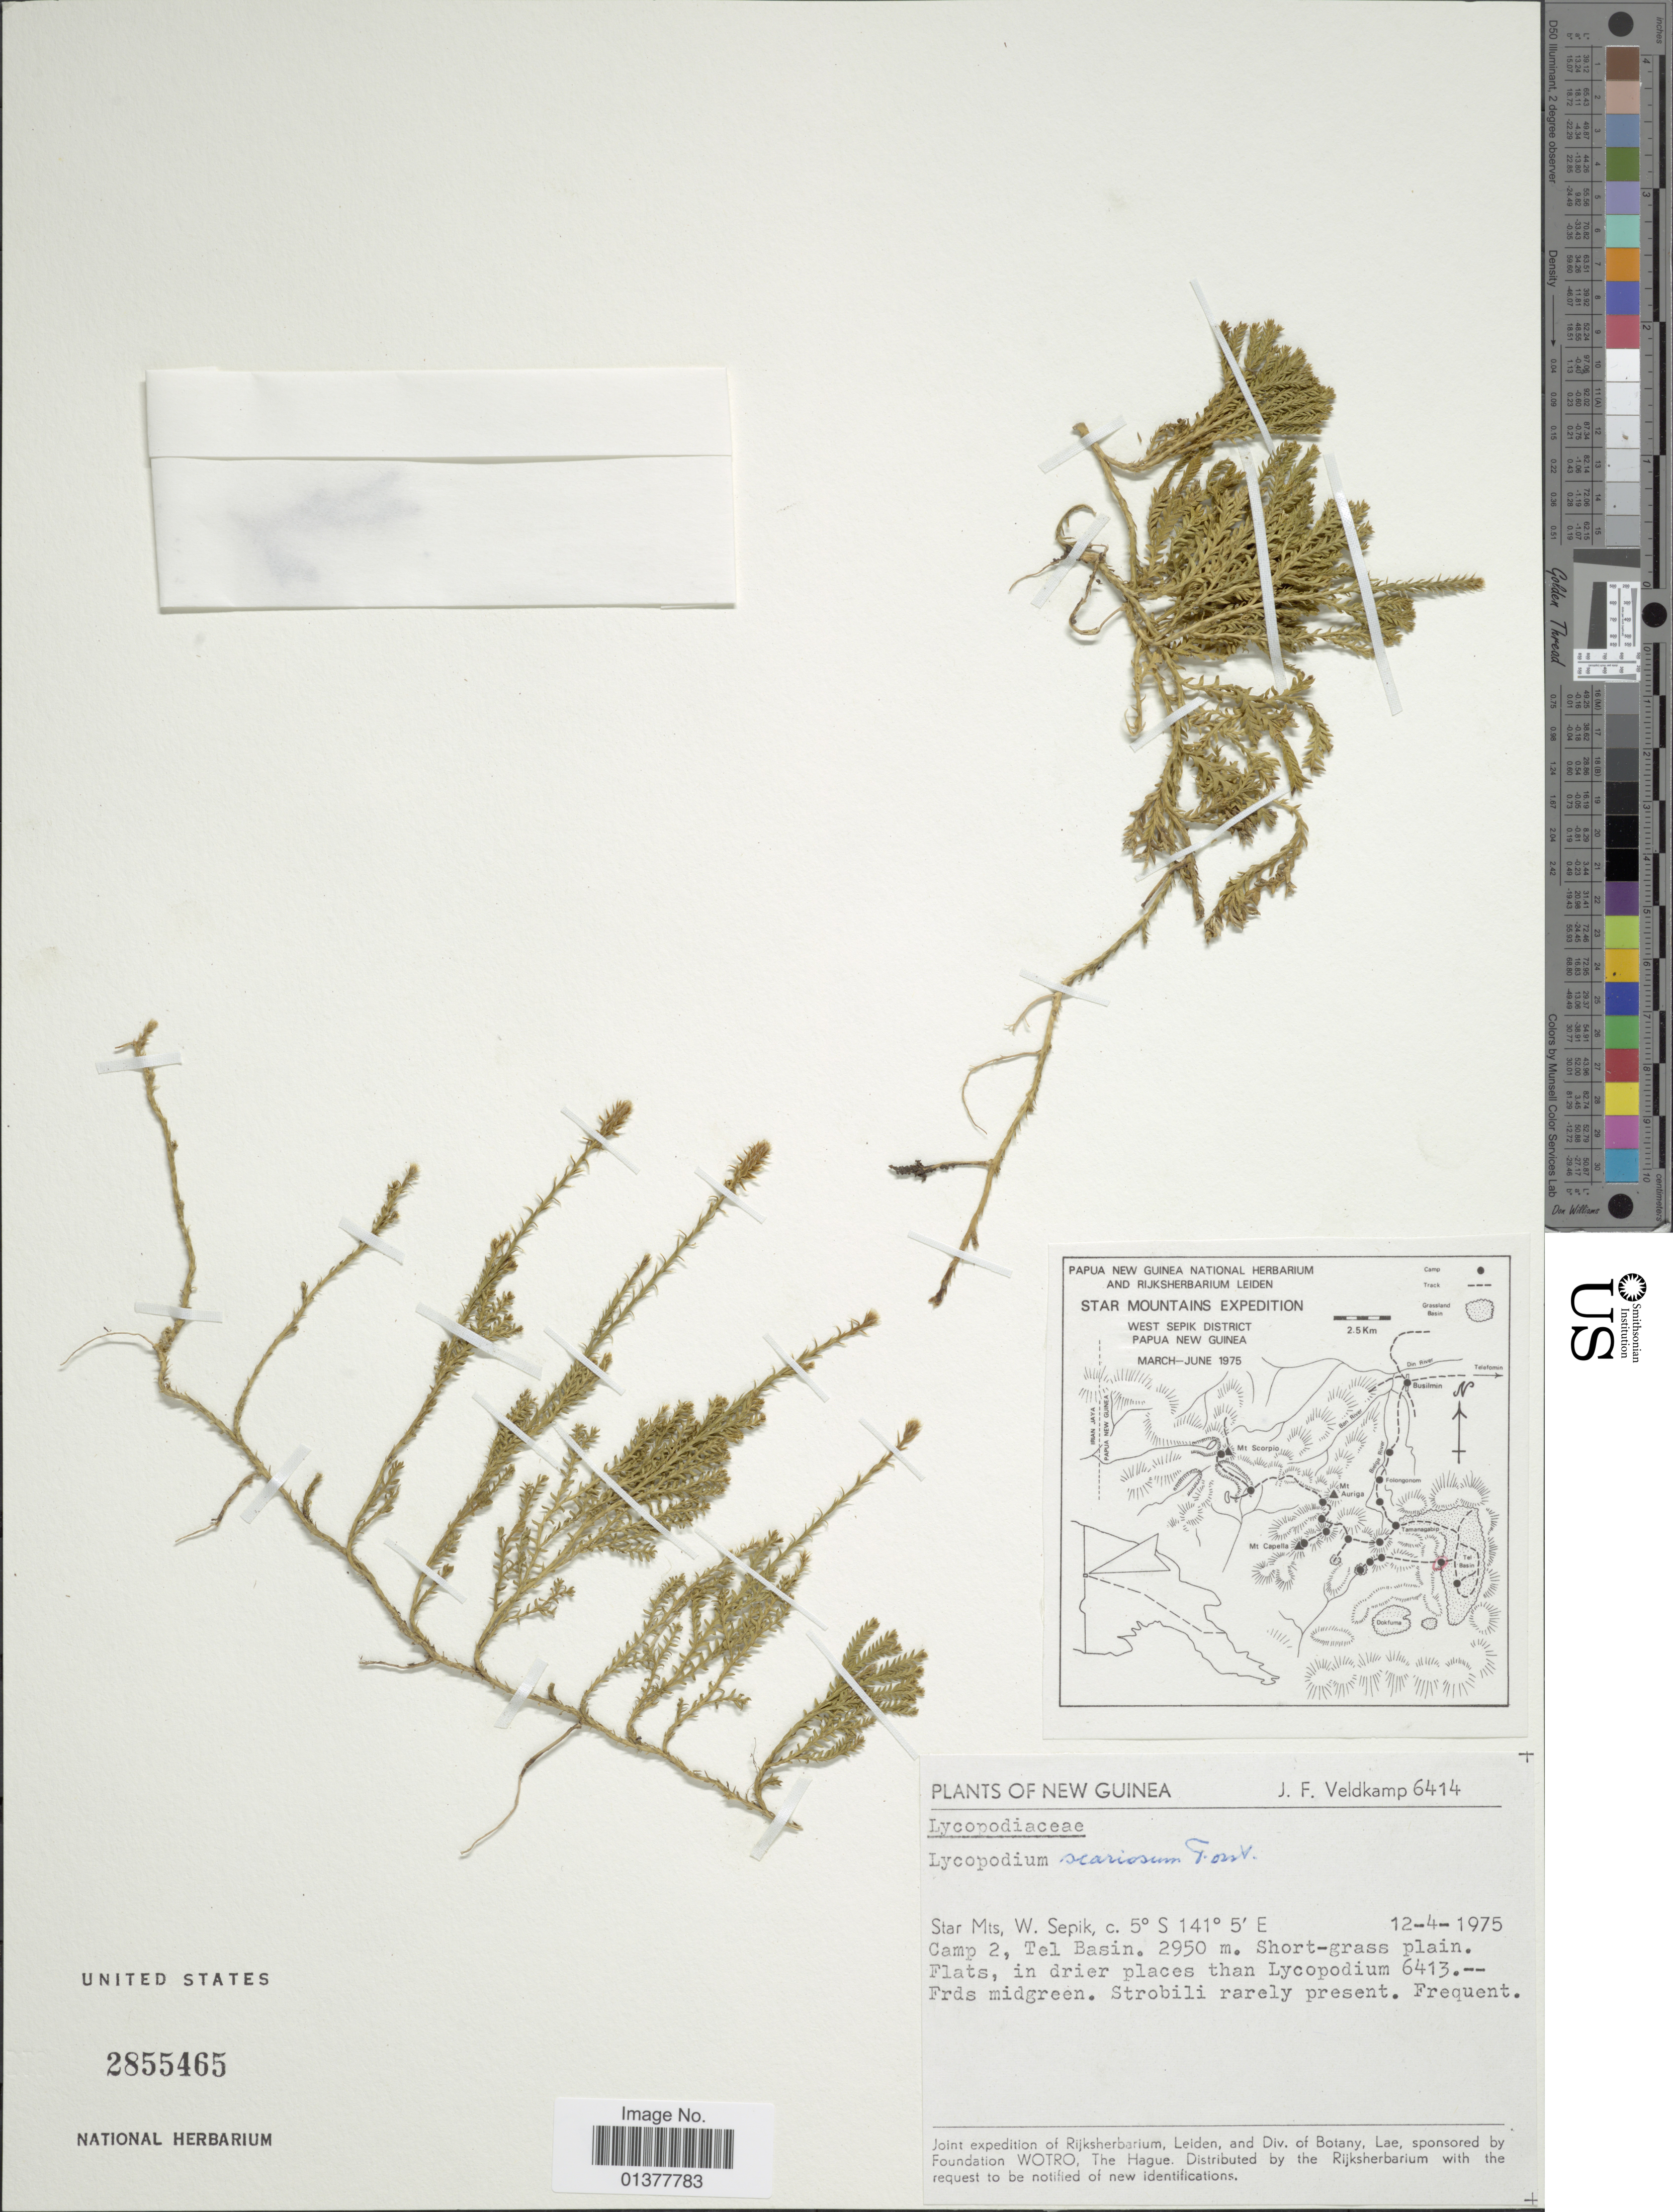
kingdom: Plantae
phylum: Tracheophyta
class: Lycopodiopsida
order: Lycopodiales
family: Lycopodiaceae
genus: Diphasium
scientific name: Diphasium scariosum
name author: (G. Forst.) Rothm.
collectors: J. F. Veldkamp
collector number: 6414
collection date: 1975-04-12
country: Papua New Guinea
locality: West Sepik, Star Mts., Camp 2, Tel Basin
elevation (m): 2950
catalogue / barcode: US 2855465